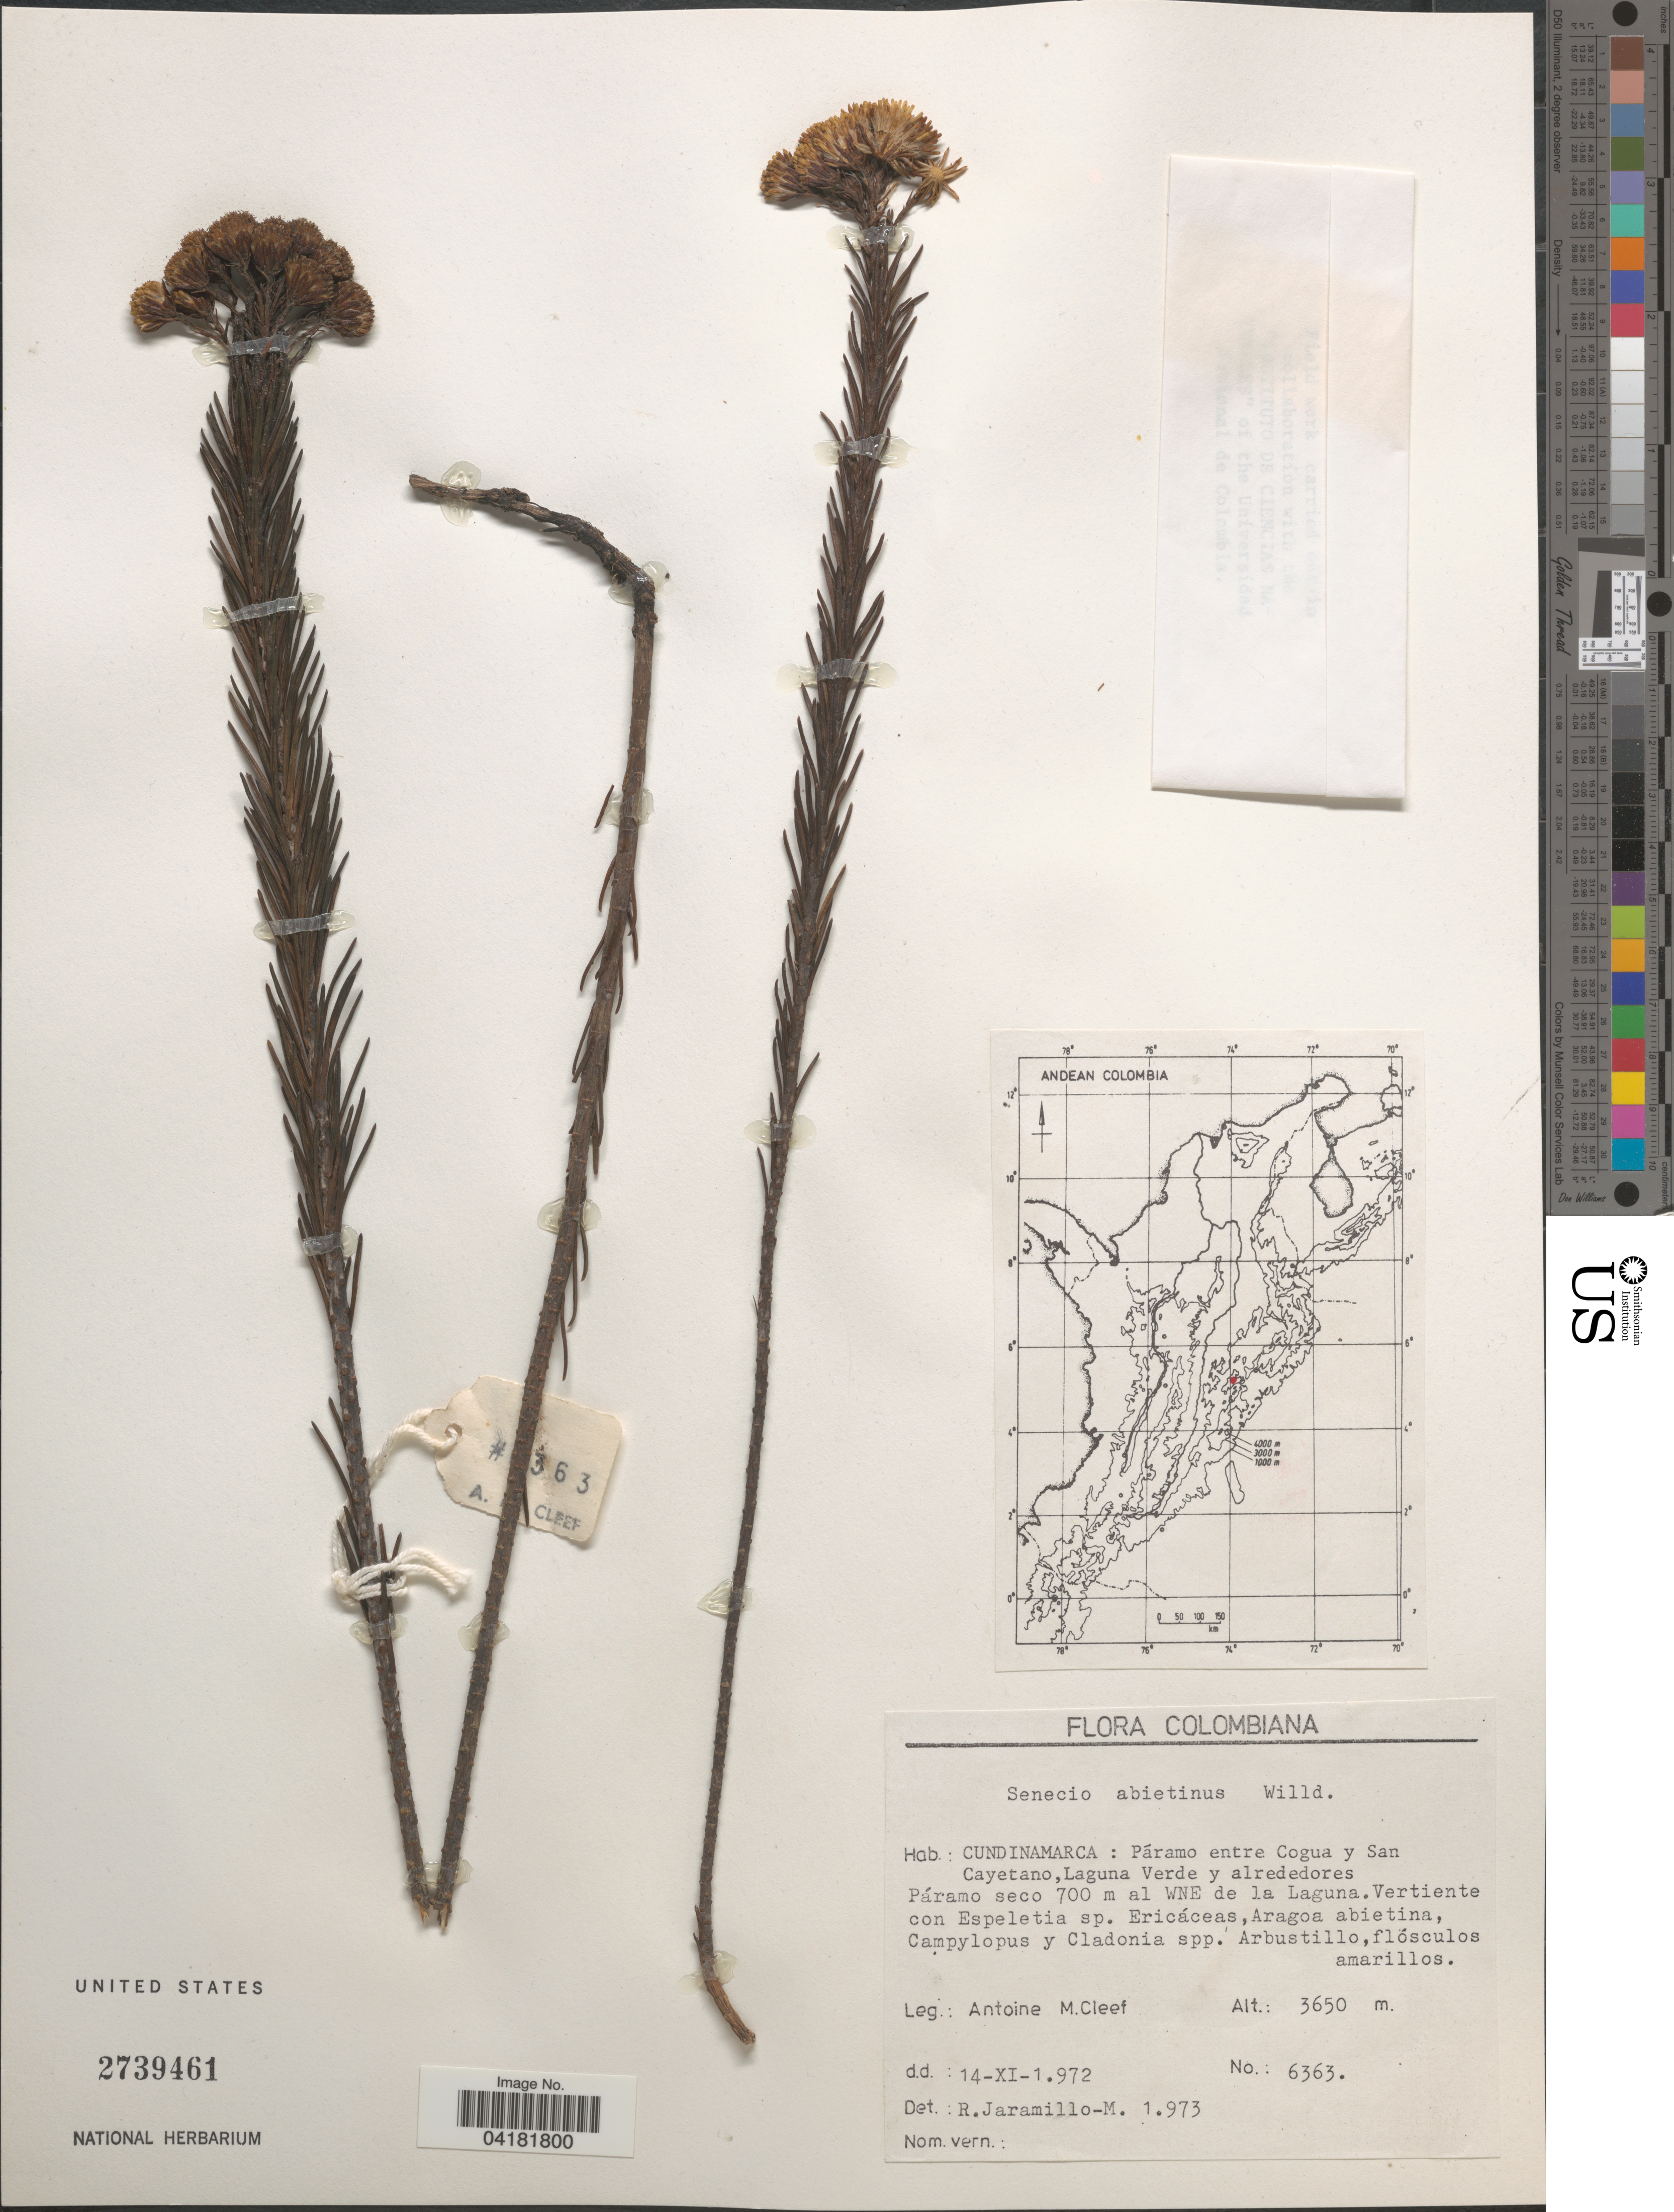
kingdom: Plantae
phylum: Tracheophyta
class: Magnoliopsida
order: Asterales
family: Asteraceae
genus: Pentacalia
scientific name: Pentacalia abietina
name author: (Willd. ex Wedd.) Cuatrec.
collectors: A. M. Cleef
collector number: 6363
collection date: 1972-11-14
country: Colombia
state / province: Cundinamarca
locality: Colombiana. Páramo entre Cogua y San Cayetano, Laguna Verde y alrededores. Páramo seco 700 m al WNE de la Laguna.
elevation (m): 3650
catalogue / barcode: US 2739461